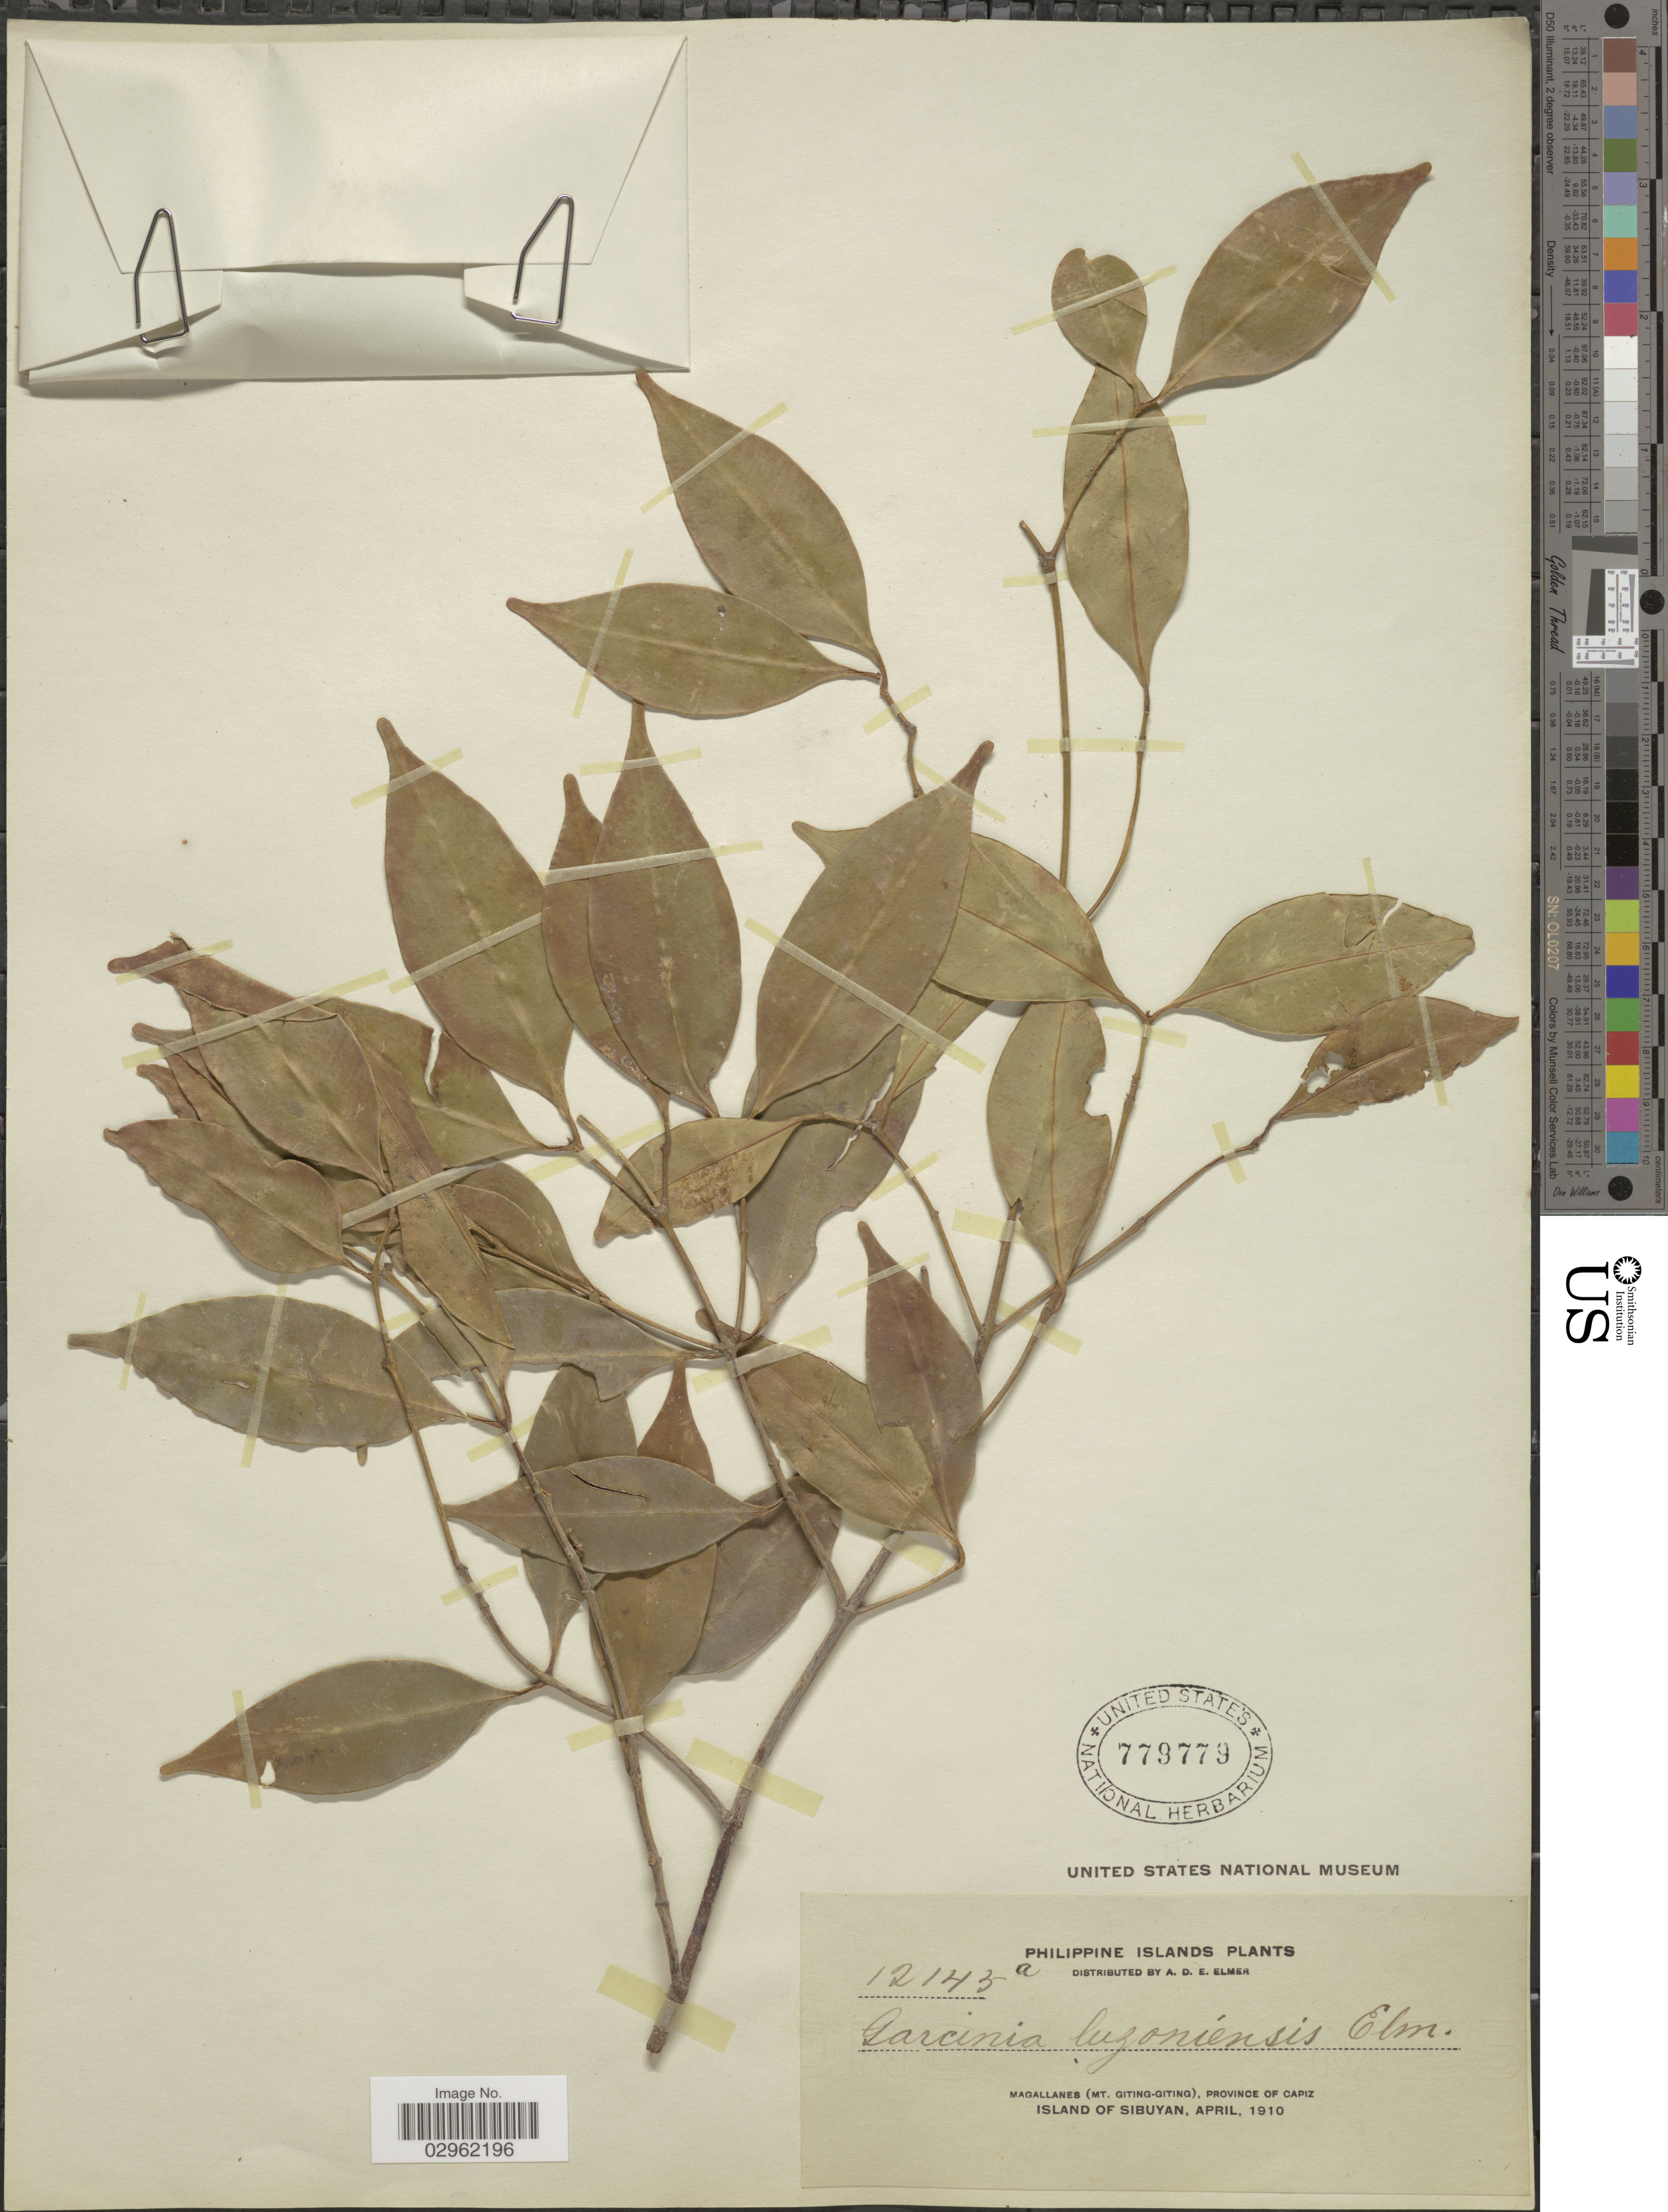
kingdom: Plantae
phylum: Tracheophyta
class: Magnoliopsida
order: Malpighiales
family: Clusiaceae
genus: Garcinia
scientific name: Garcinia luzoniensis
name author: Merr.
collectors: A. D. E. Elmer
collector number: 12143a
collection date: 1910-04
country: Philippines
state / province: Western Visayas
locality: Magallanes (Mt. Giting-Giting), Province of Capiz, Island of Sibuyan.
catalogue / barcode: US 779779